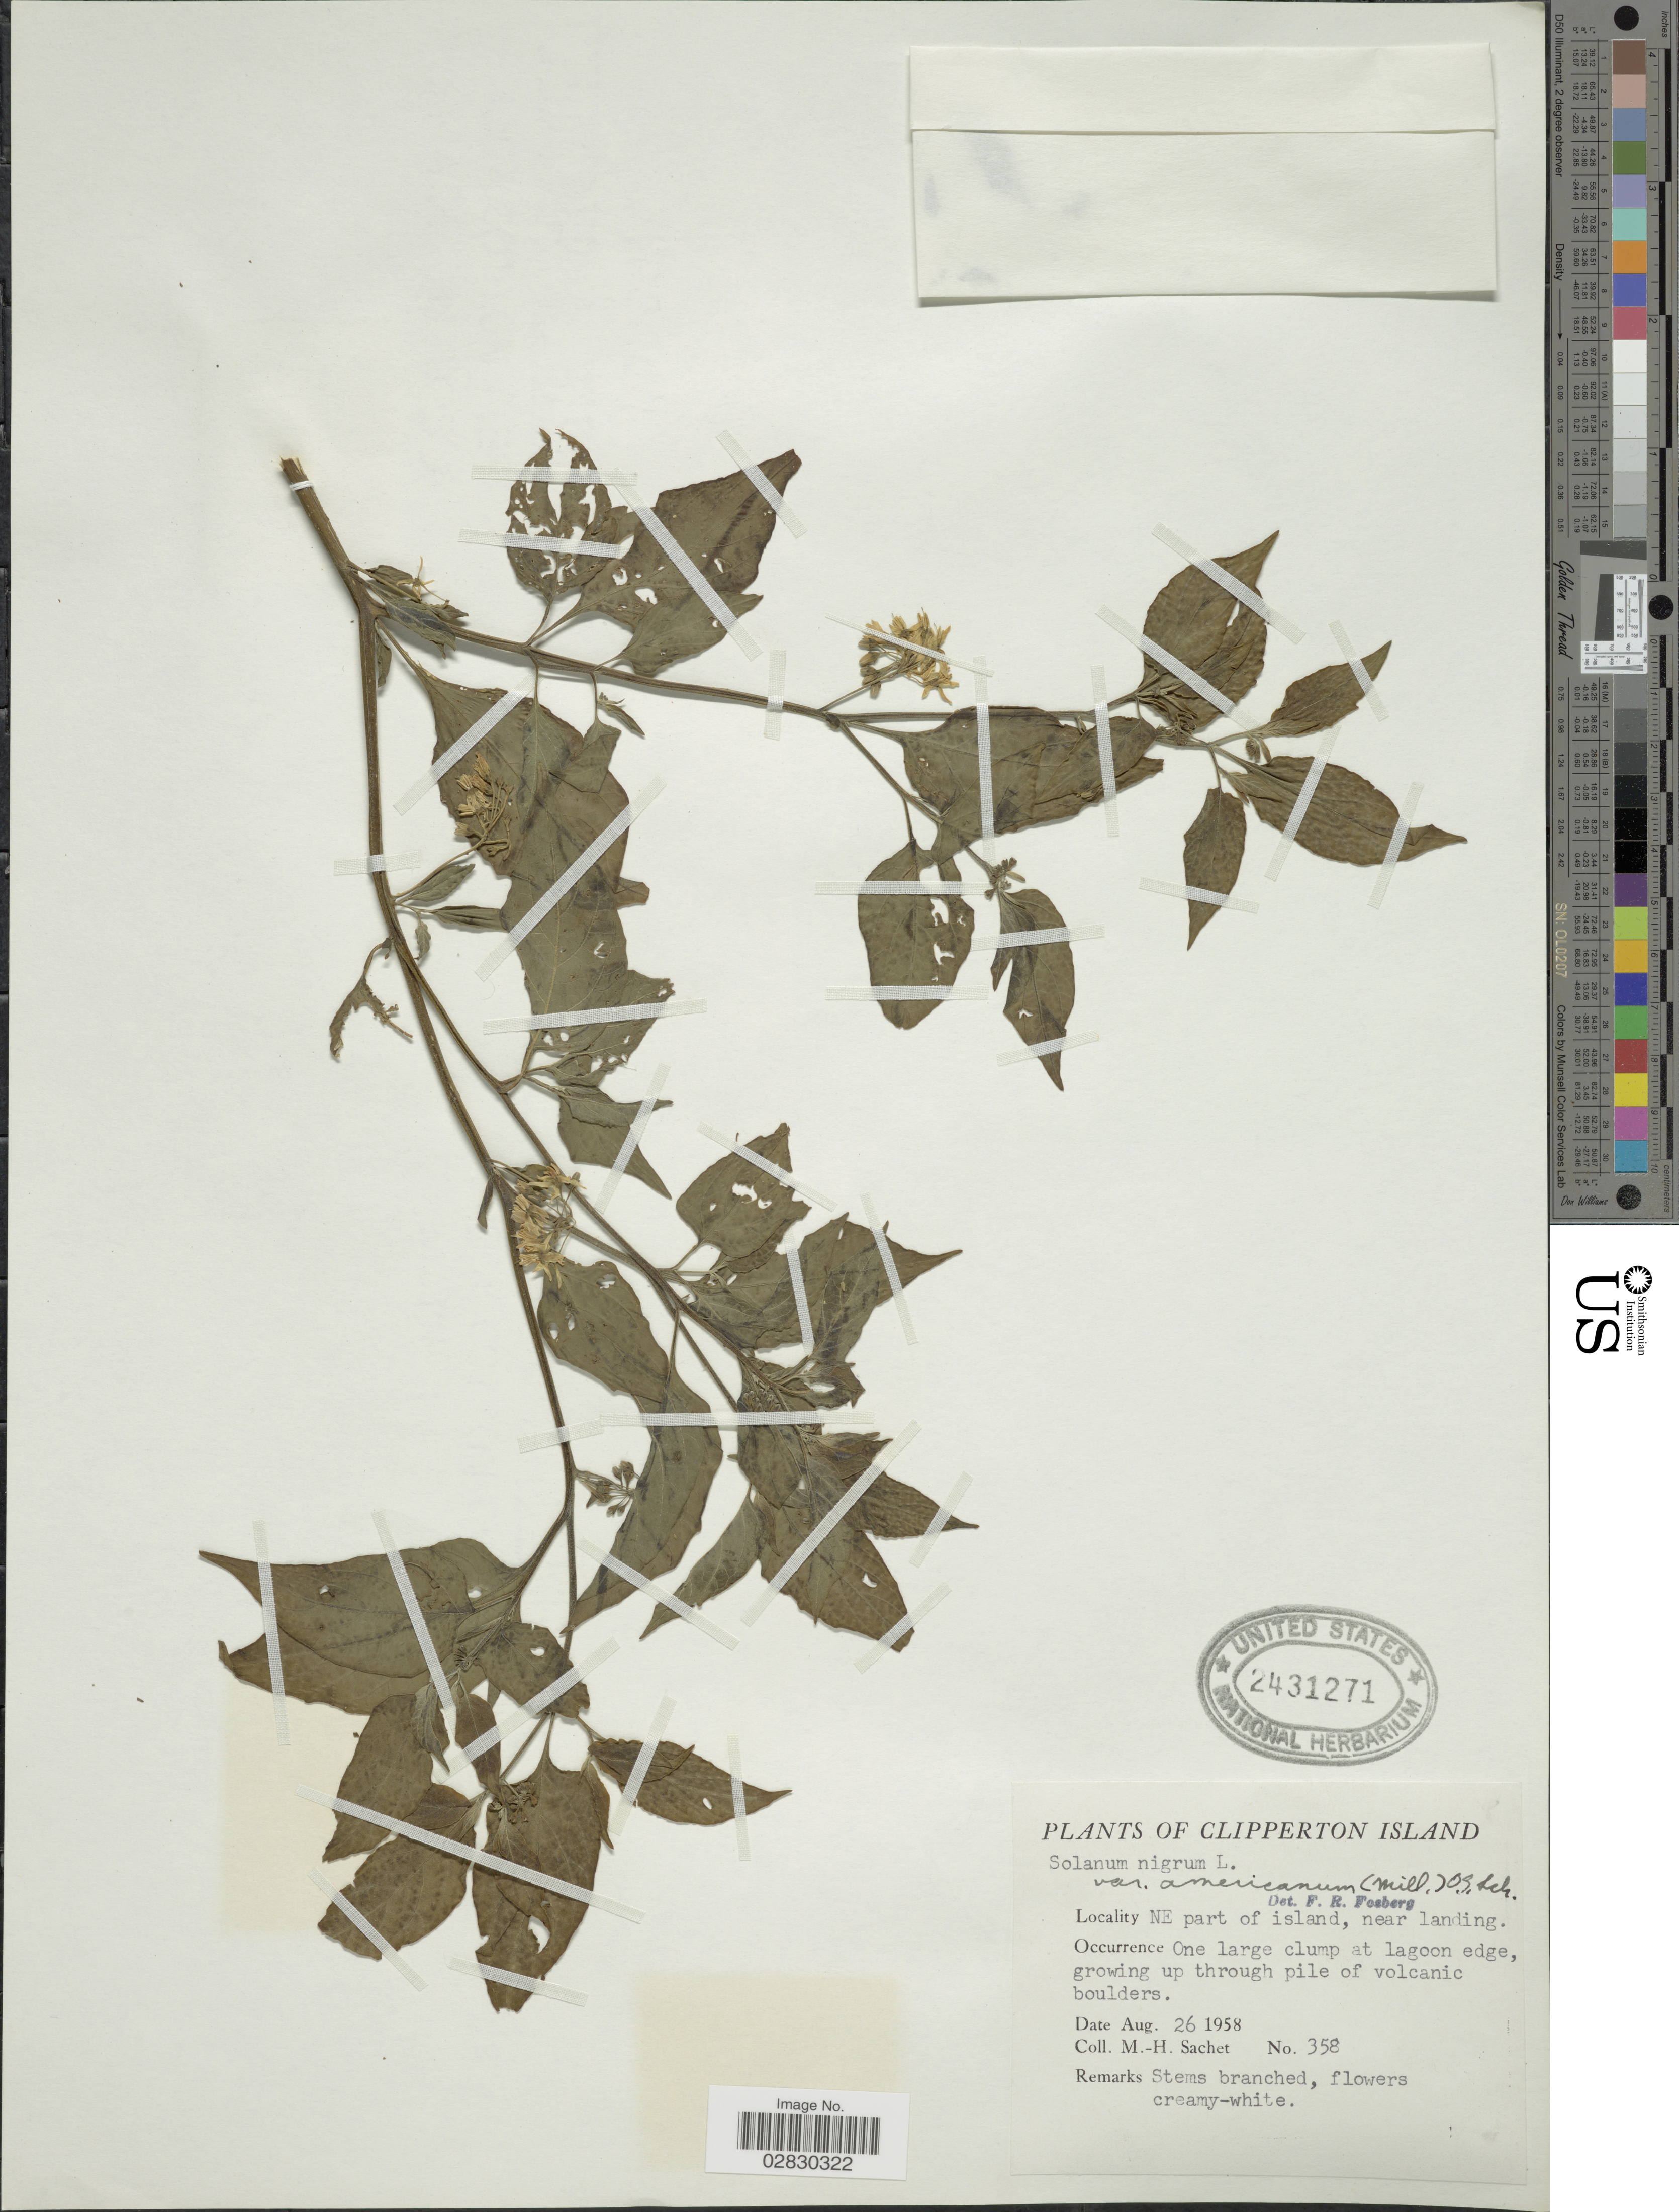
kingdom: Plantae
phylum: Tracheophyta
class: Magnoliopsida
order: Solanales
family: Solanaceae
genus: Solanum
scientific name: Solanum douglasii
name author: Dunal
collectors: M.-H. Sachet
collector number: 358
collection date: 1958-08-26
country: Central Am. Pac. Islands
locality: Clipperton Island. NE part of island, near landing.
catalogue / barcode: US 2431271